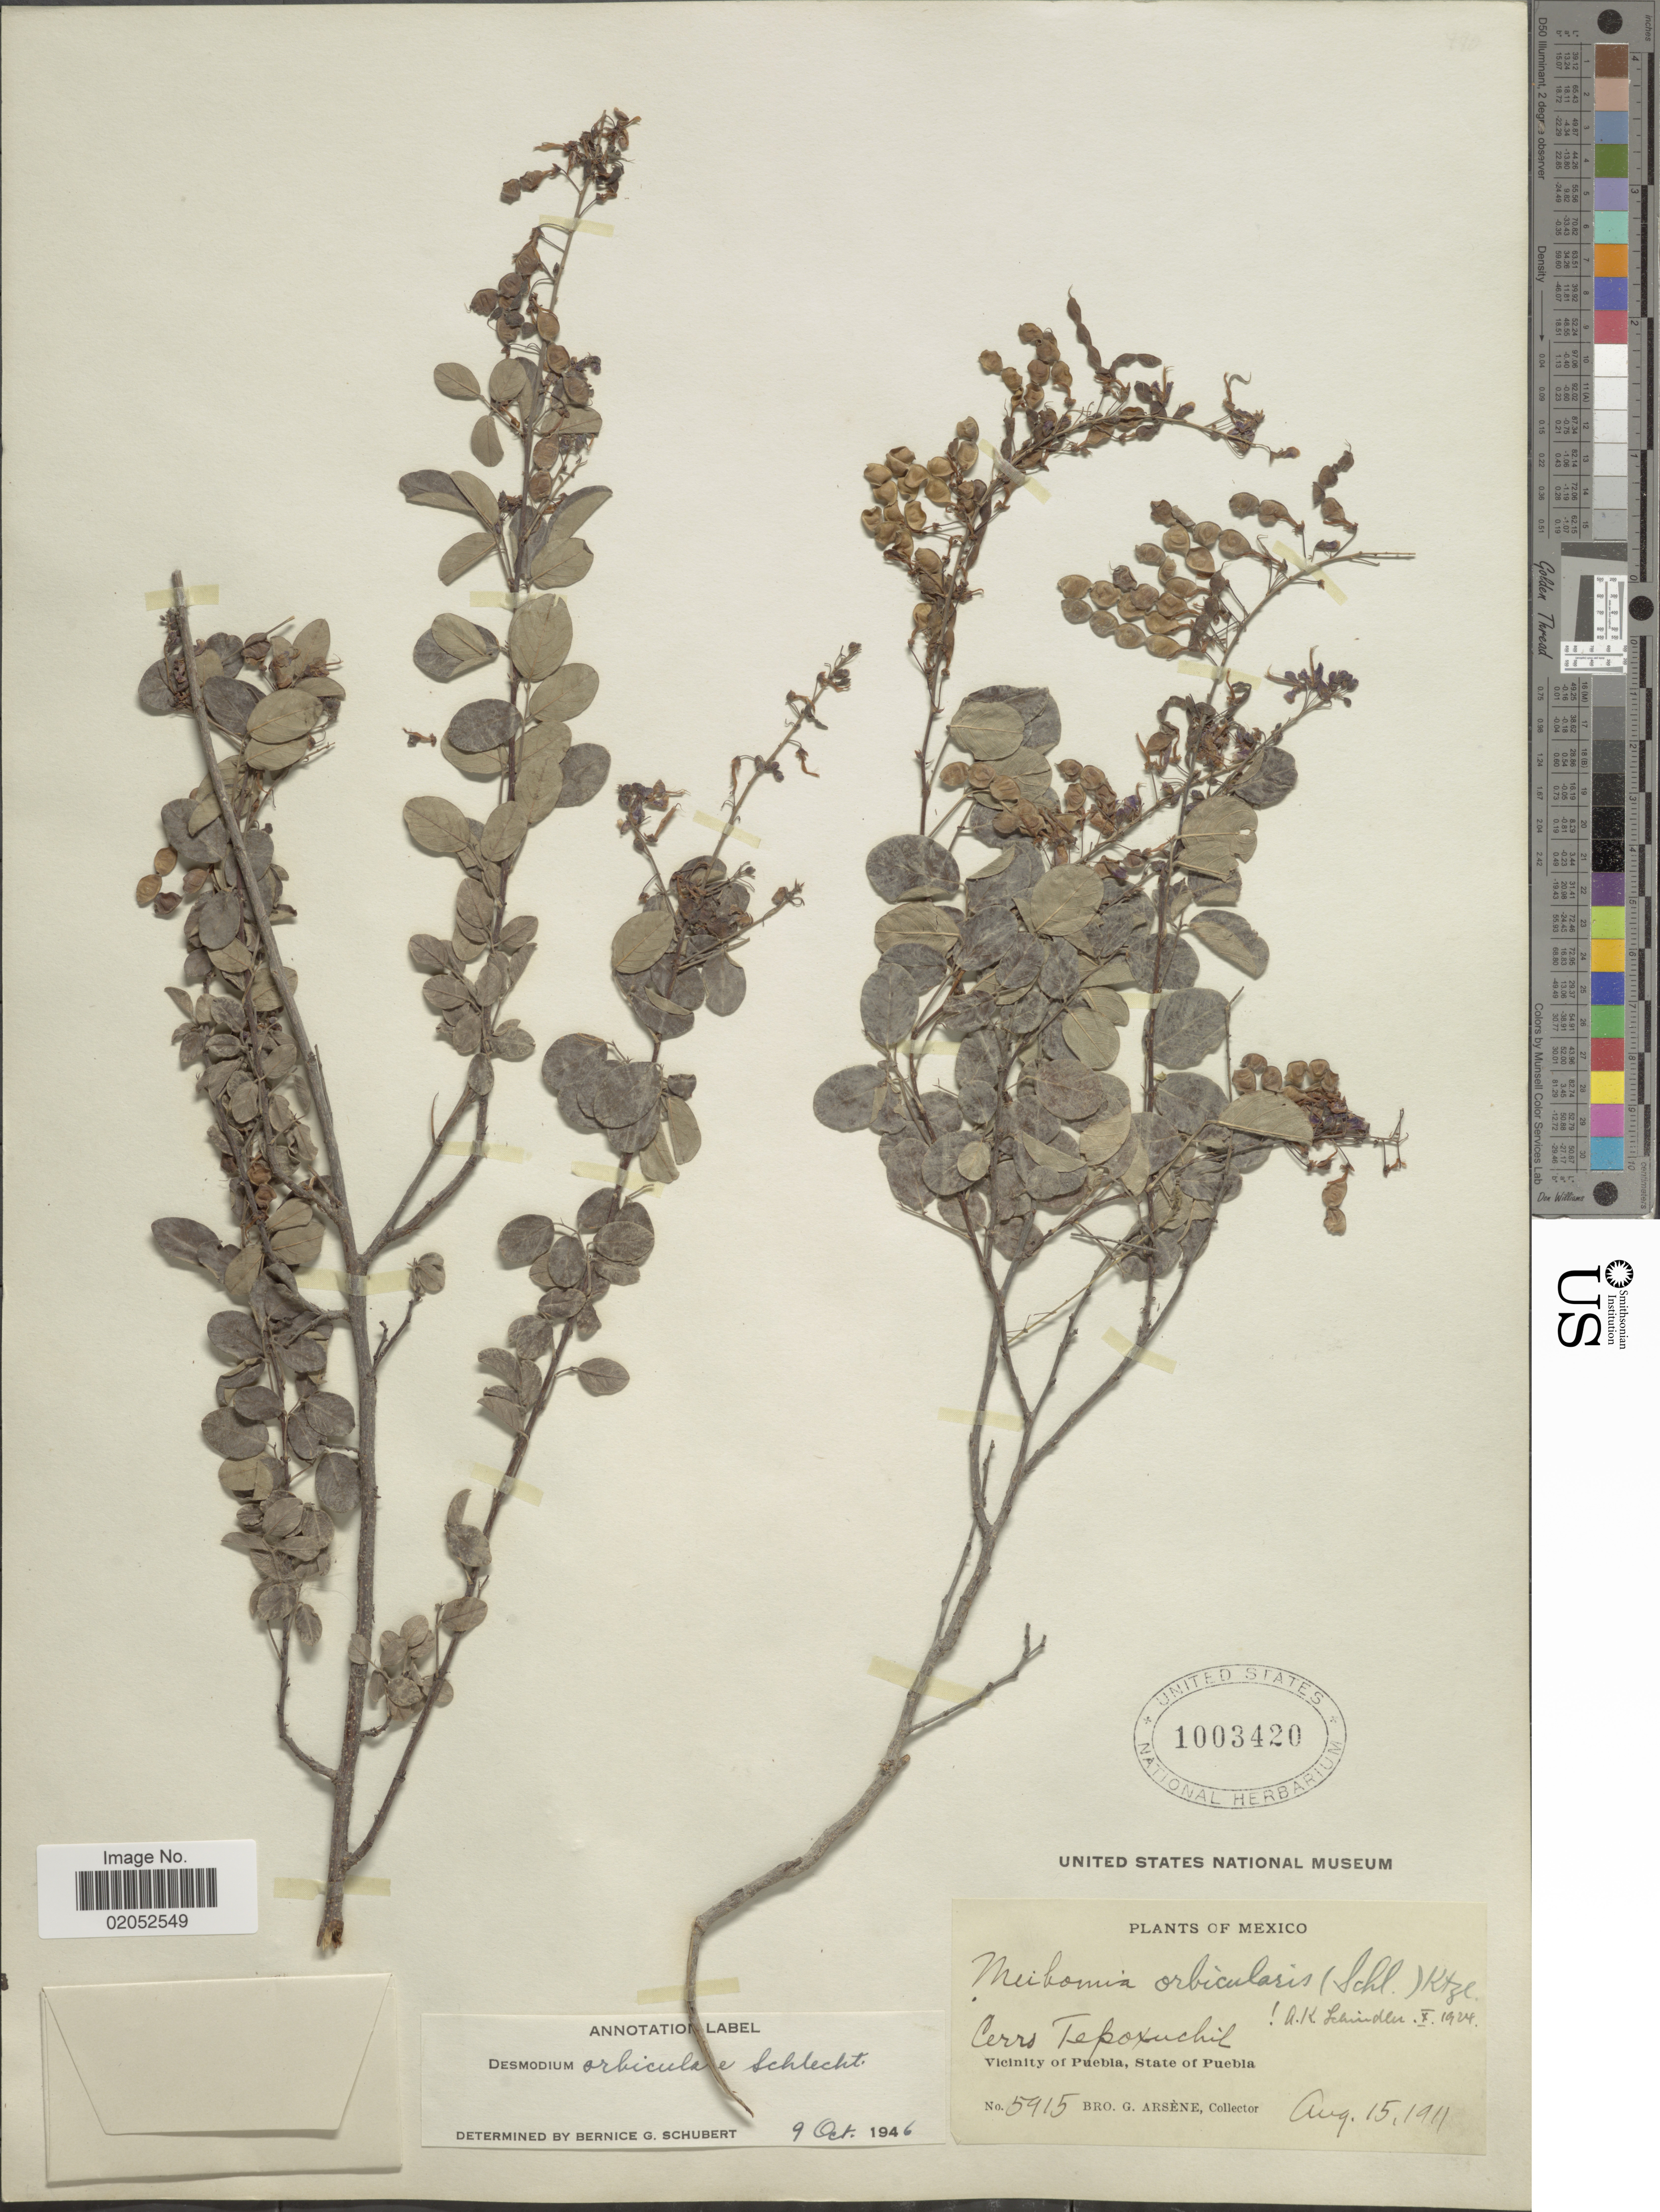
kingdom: Plantae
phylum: Tracheophyta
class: Magnoliopsida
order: Fabales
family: Fabaceae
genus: Desmodium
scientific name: Desmodium orbiculare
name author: Schltdl.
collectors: Bro. G. Arsène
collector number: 5915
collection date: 1911-08-15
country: Mexico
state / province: Puebla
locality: Cerro Tepoxuchil, Vicinity of Puebla,State of Puebla.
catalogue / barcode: US 1003420